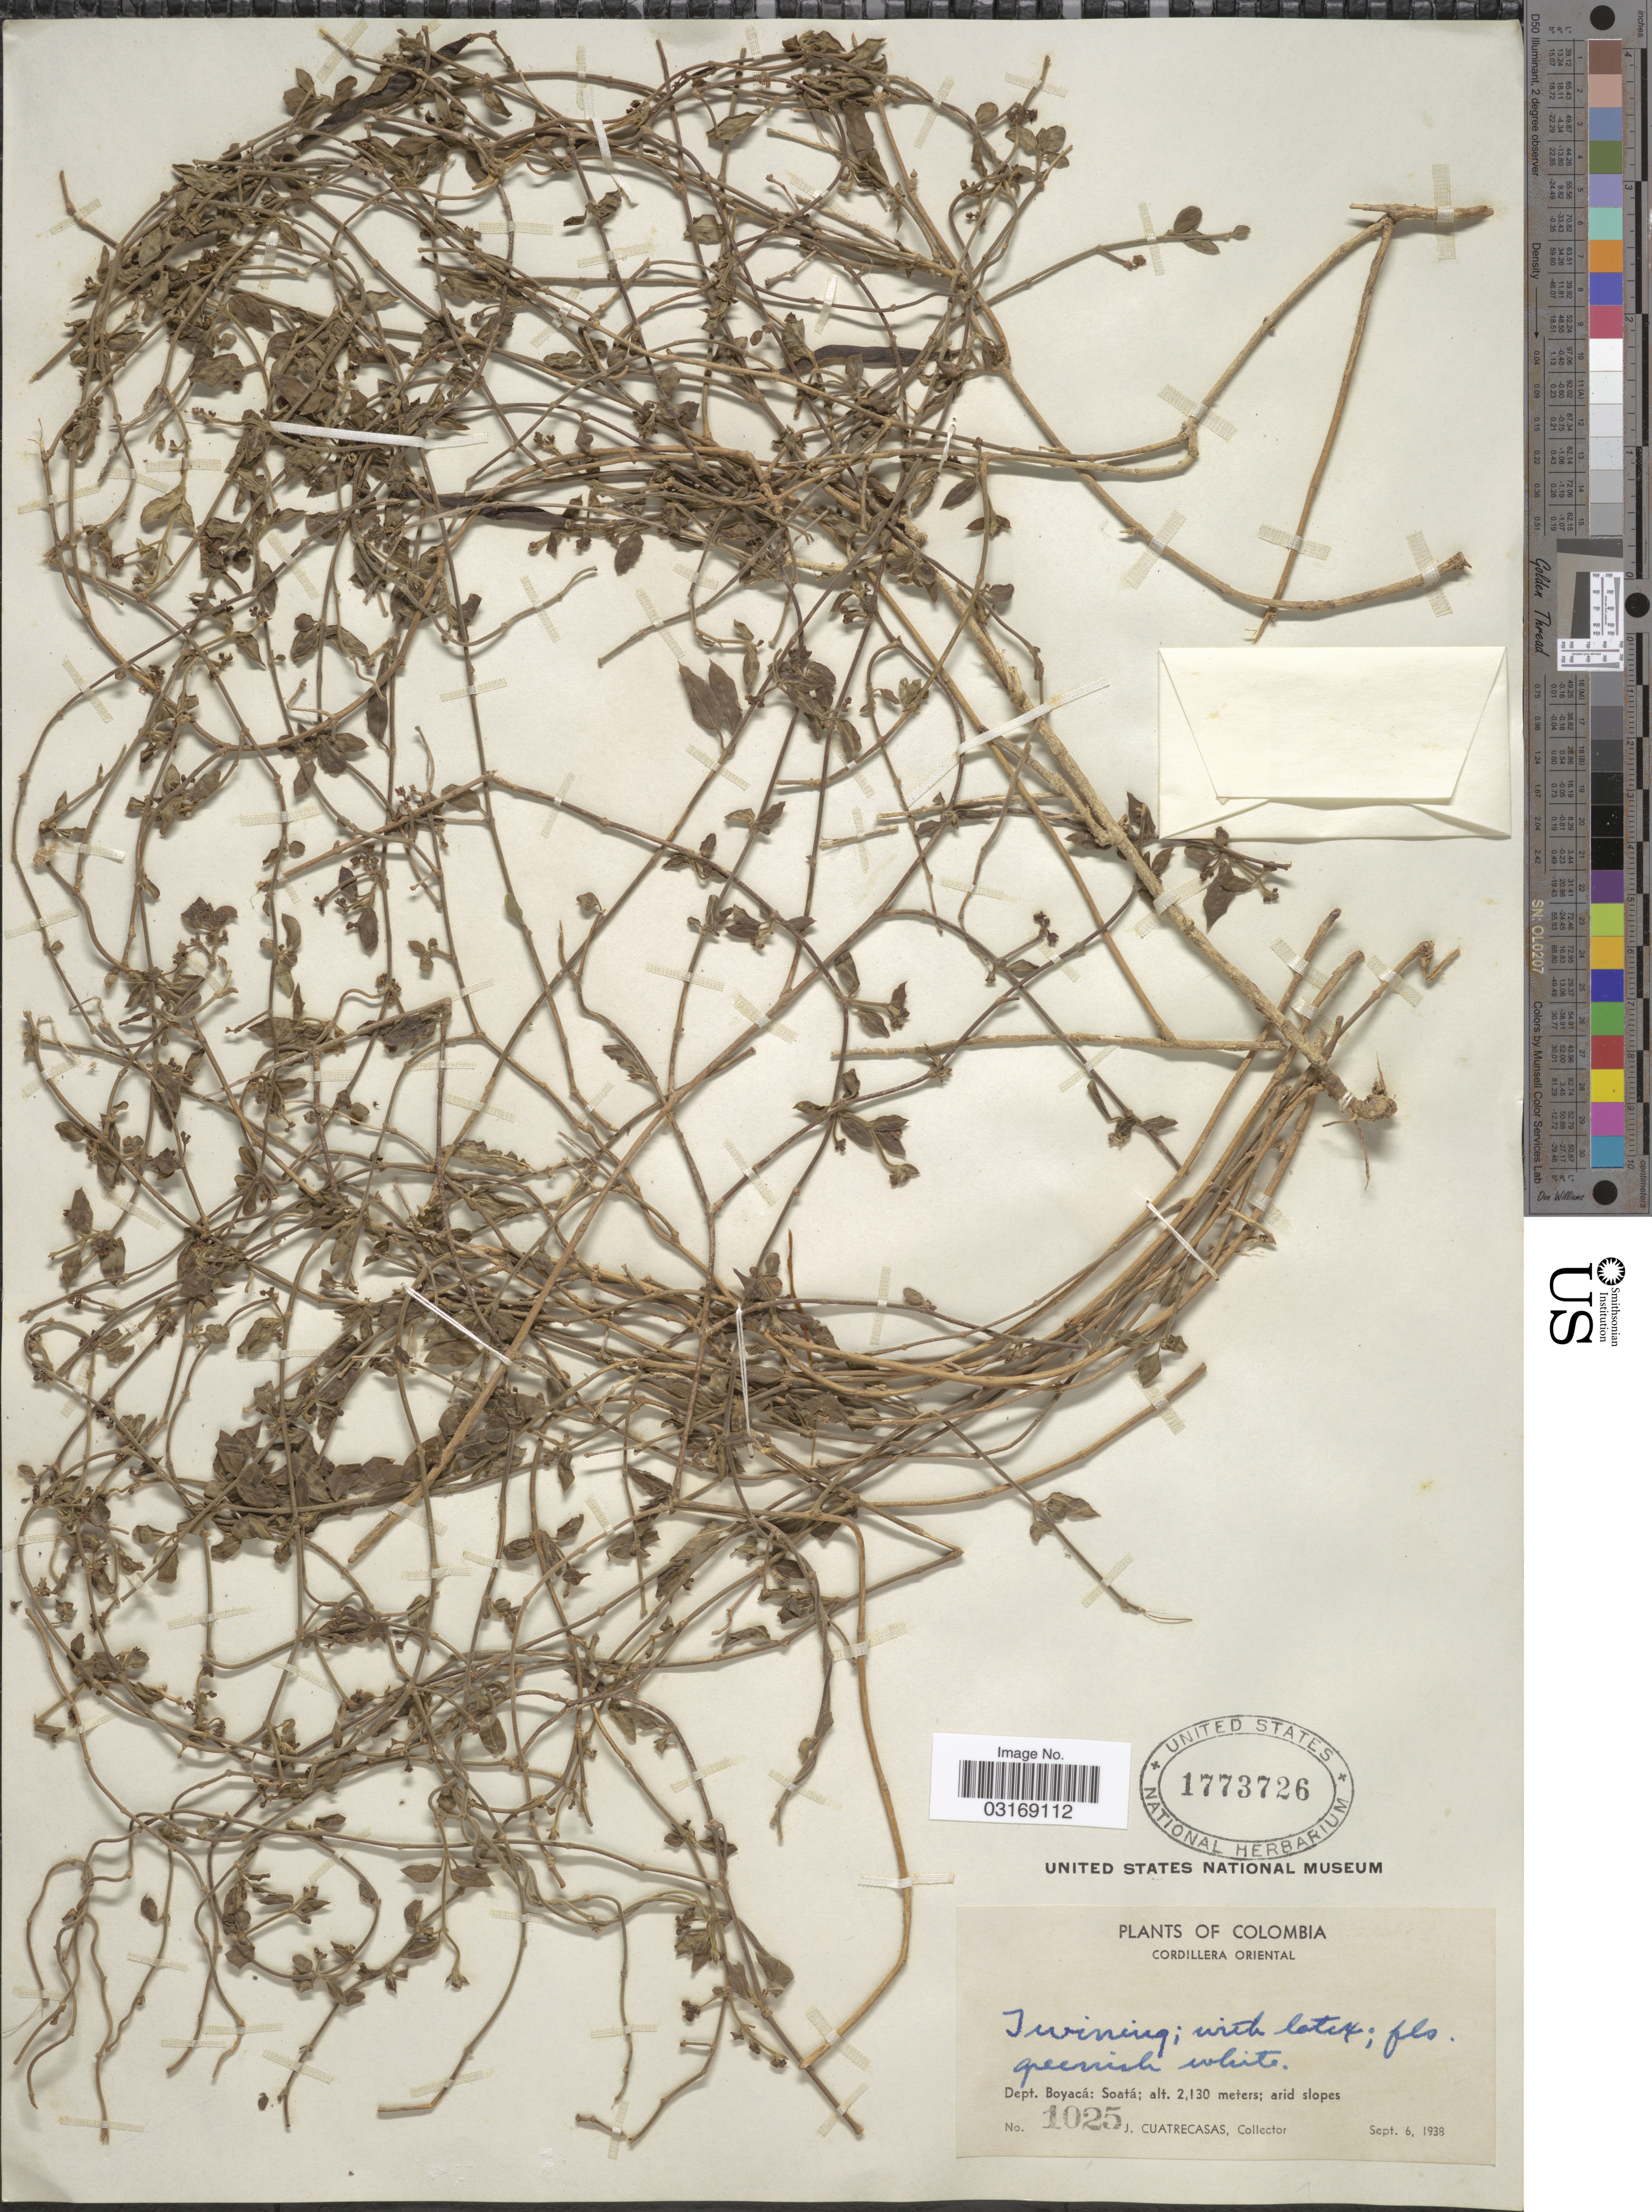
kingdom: Plantae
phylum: Tracheophyta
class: Magnoliopsida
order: Gentianales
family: Apocynaceae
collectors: J. Cuatrecasas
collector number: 1025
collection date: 1938-09-06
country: Colombia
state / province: Boyacá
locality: Cordillera Oriental. Dept. Boyacá: Soatá.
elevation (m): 2130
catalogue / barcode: US 1773726